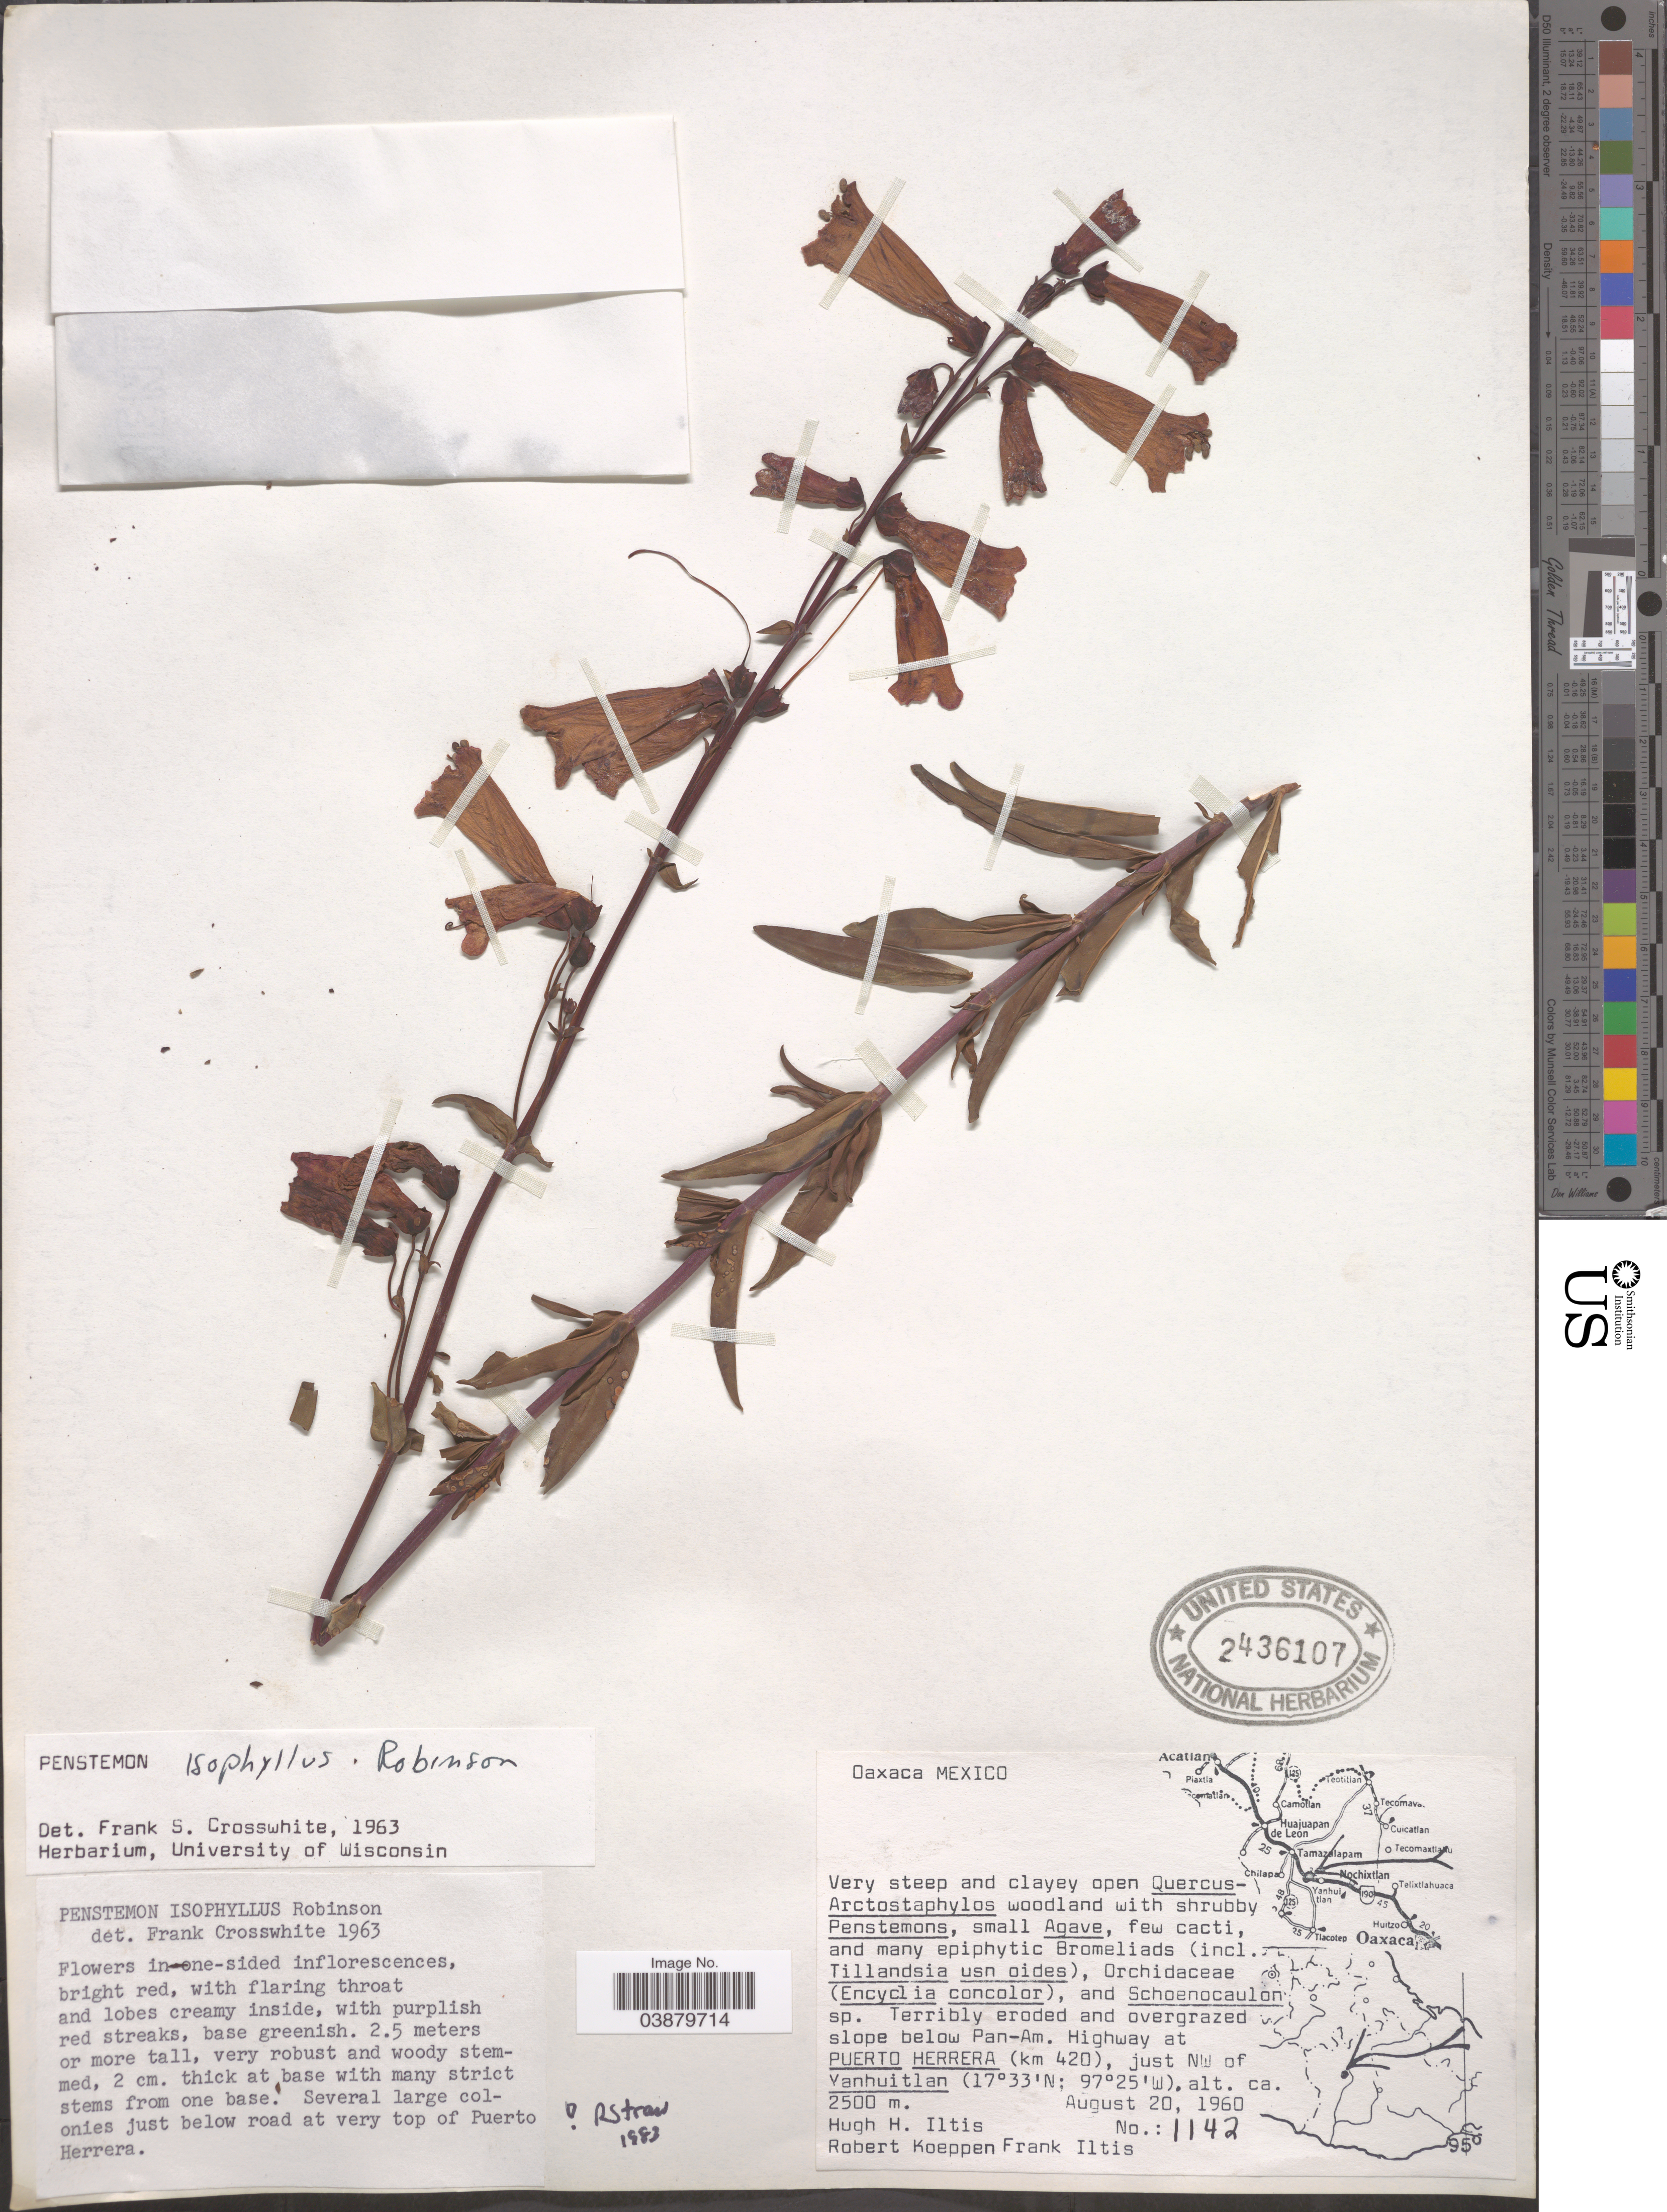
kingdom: Plantae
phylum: Tracheophyta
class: Magnoliopsida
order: Lamiales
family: Plantaginaceae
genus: Penstemon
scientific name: Penstemon isophyllus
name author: B.L. Rob.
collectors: H. H. Iltis, R. C. Koeppen & F. S. Iltis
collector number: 1142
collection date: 1960-08-20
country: Mexico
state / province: Oaxaca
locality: Highway at Puerto Herrera (km 420), just NW of Yanhuitlan.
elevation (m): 2500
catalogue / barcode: US 2436107